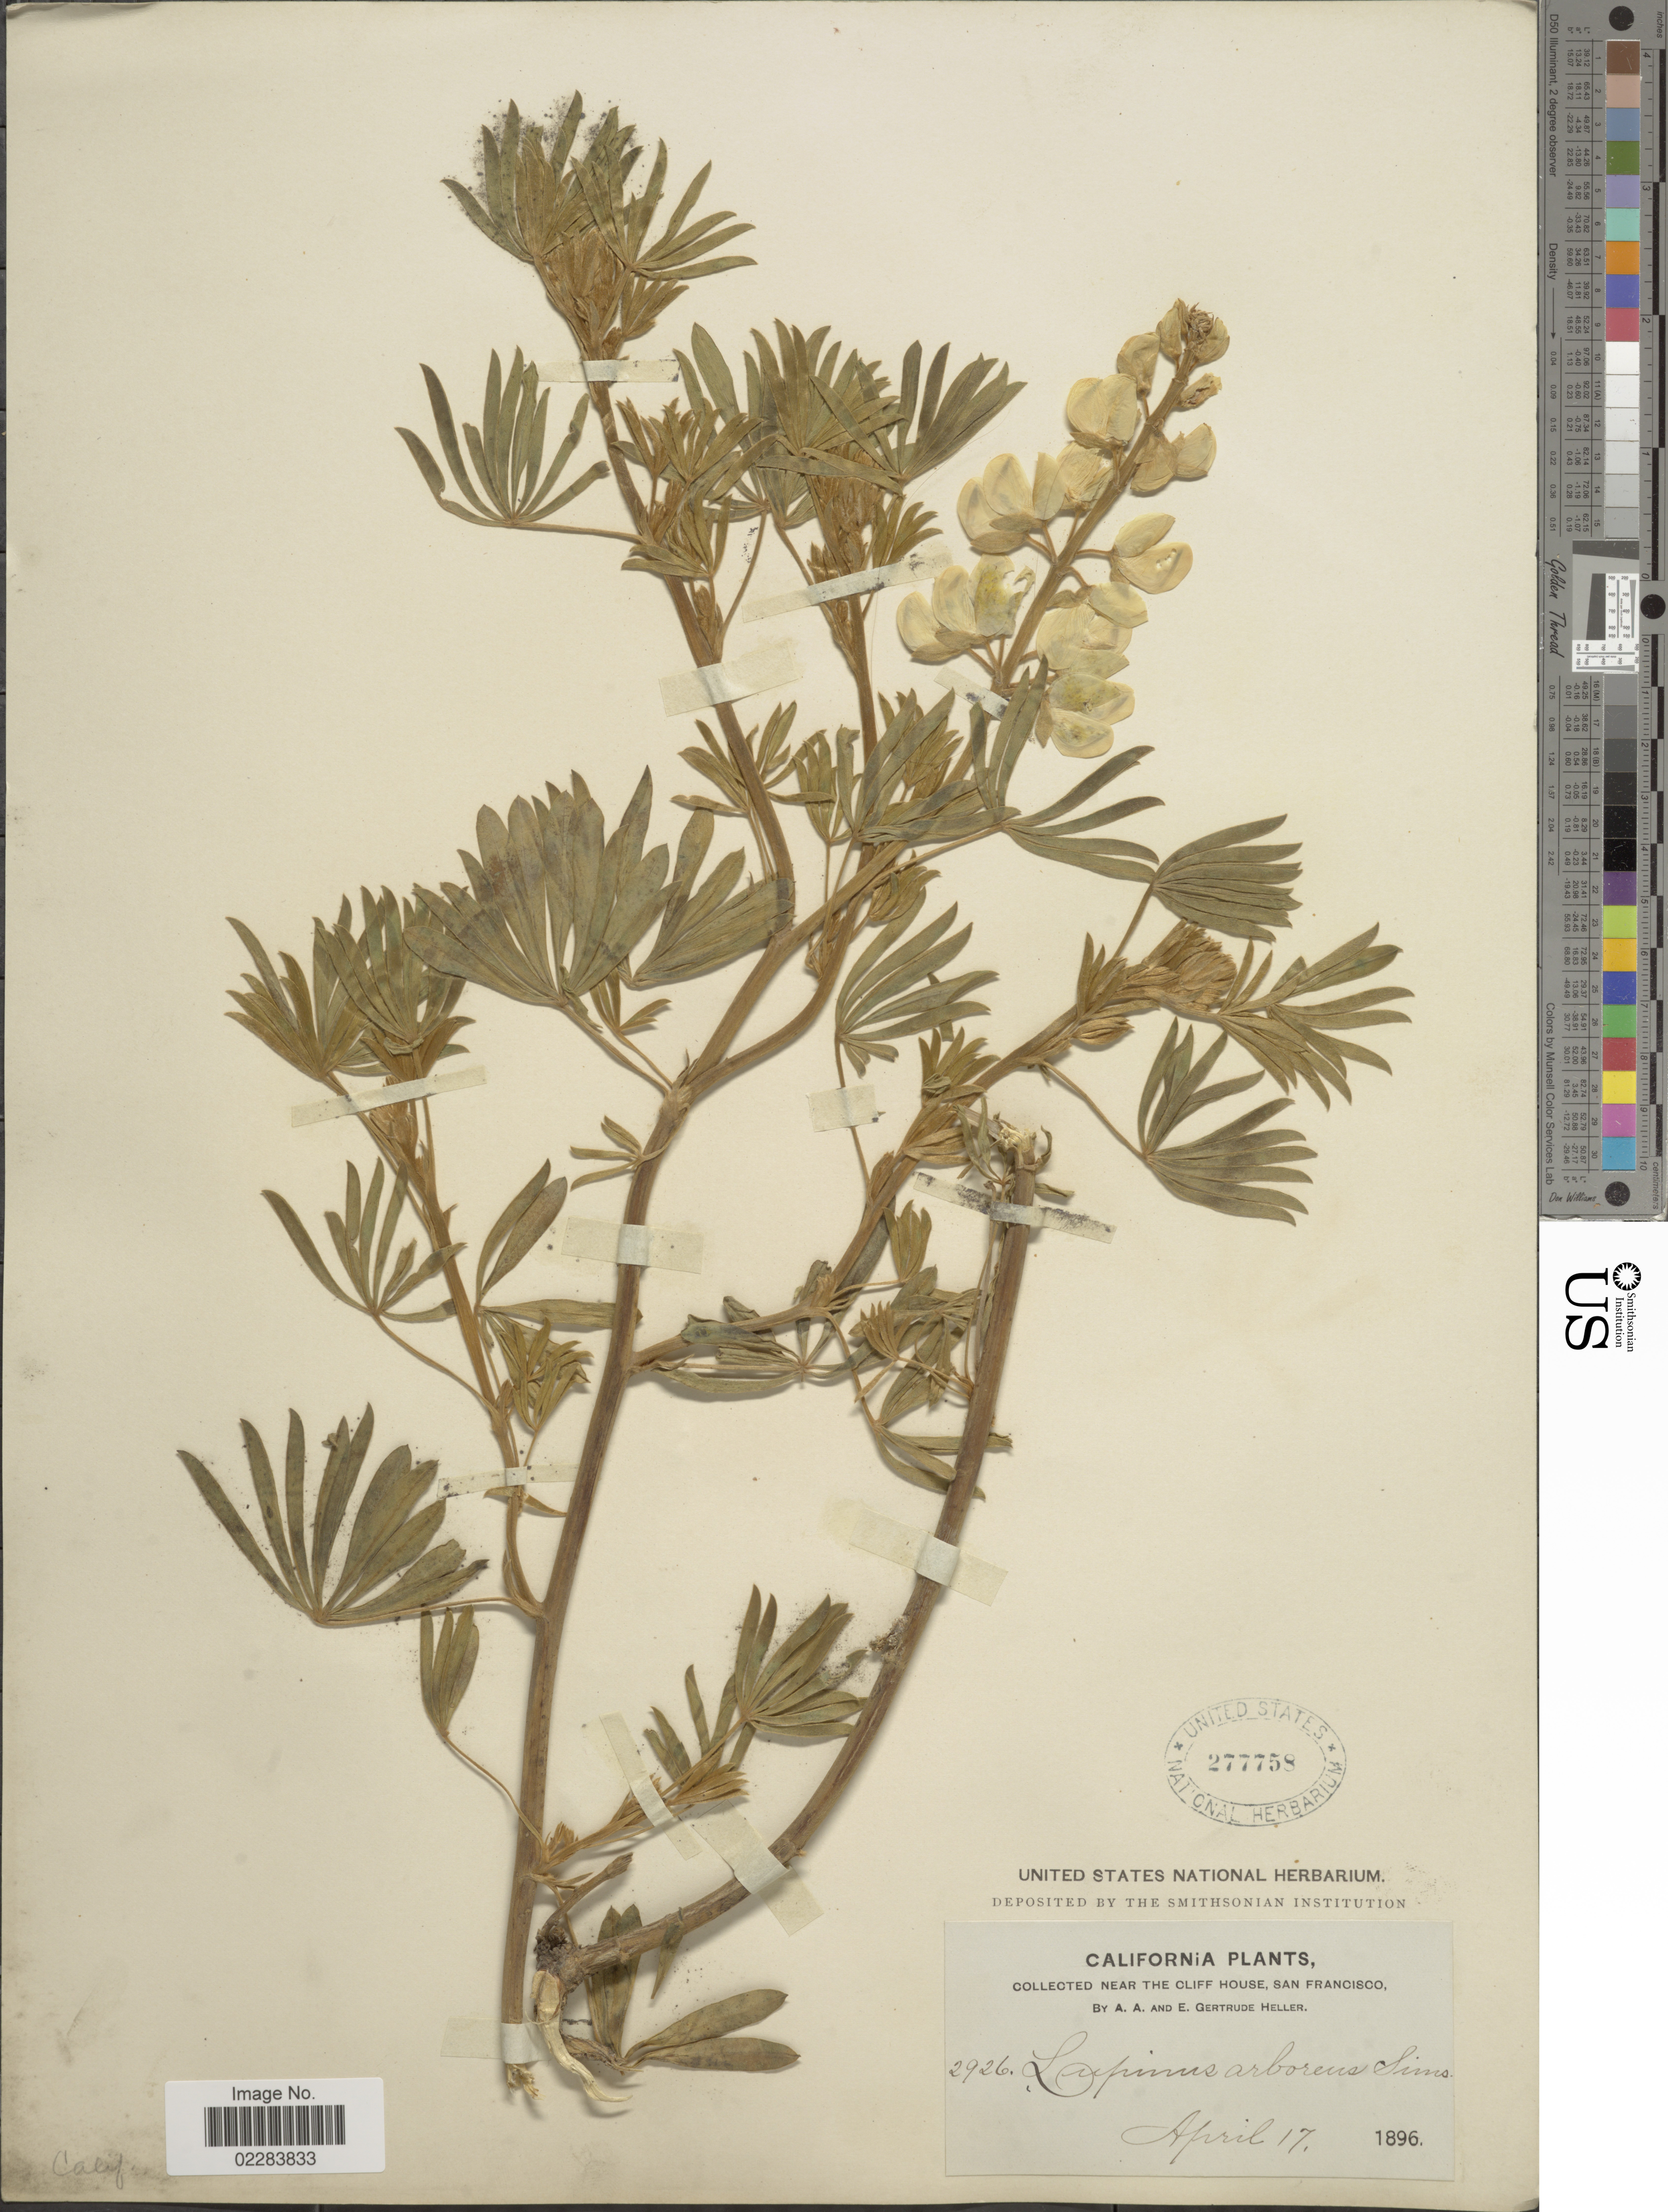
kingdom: Plantae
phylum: Tracheophyta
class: Magnoliopsida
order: Fabales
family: Fabaceae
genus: Lupinus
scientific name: Lupinus arboreus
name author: Sims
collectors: A. A. Heller & E. G. Heller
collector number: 2926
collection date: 1896-04-17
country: United States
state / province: California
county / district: San Francisco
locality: Near the cliff house, San Francisco.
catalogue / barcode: US 277758